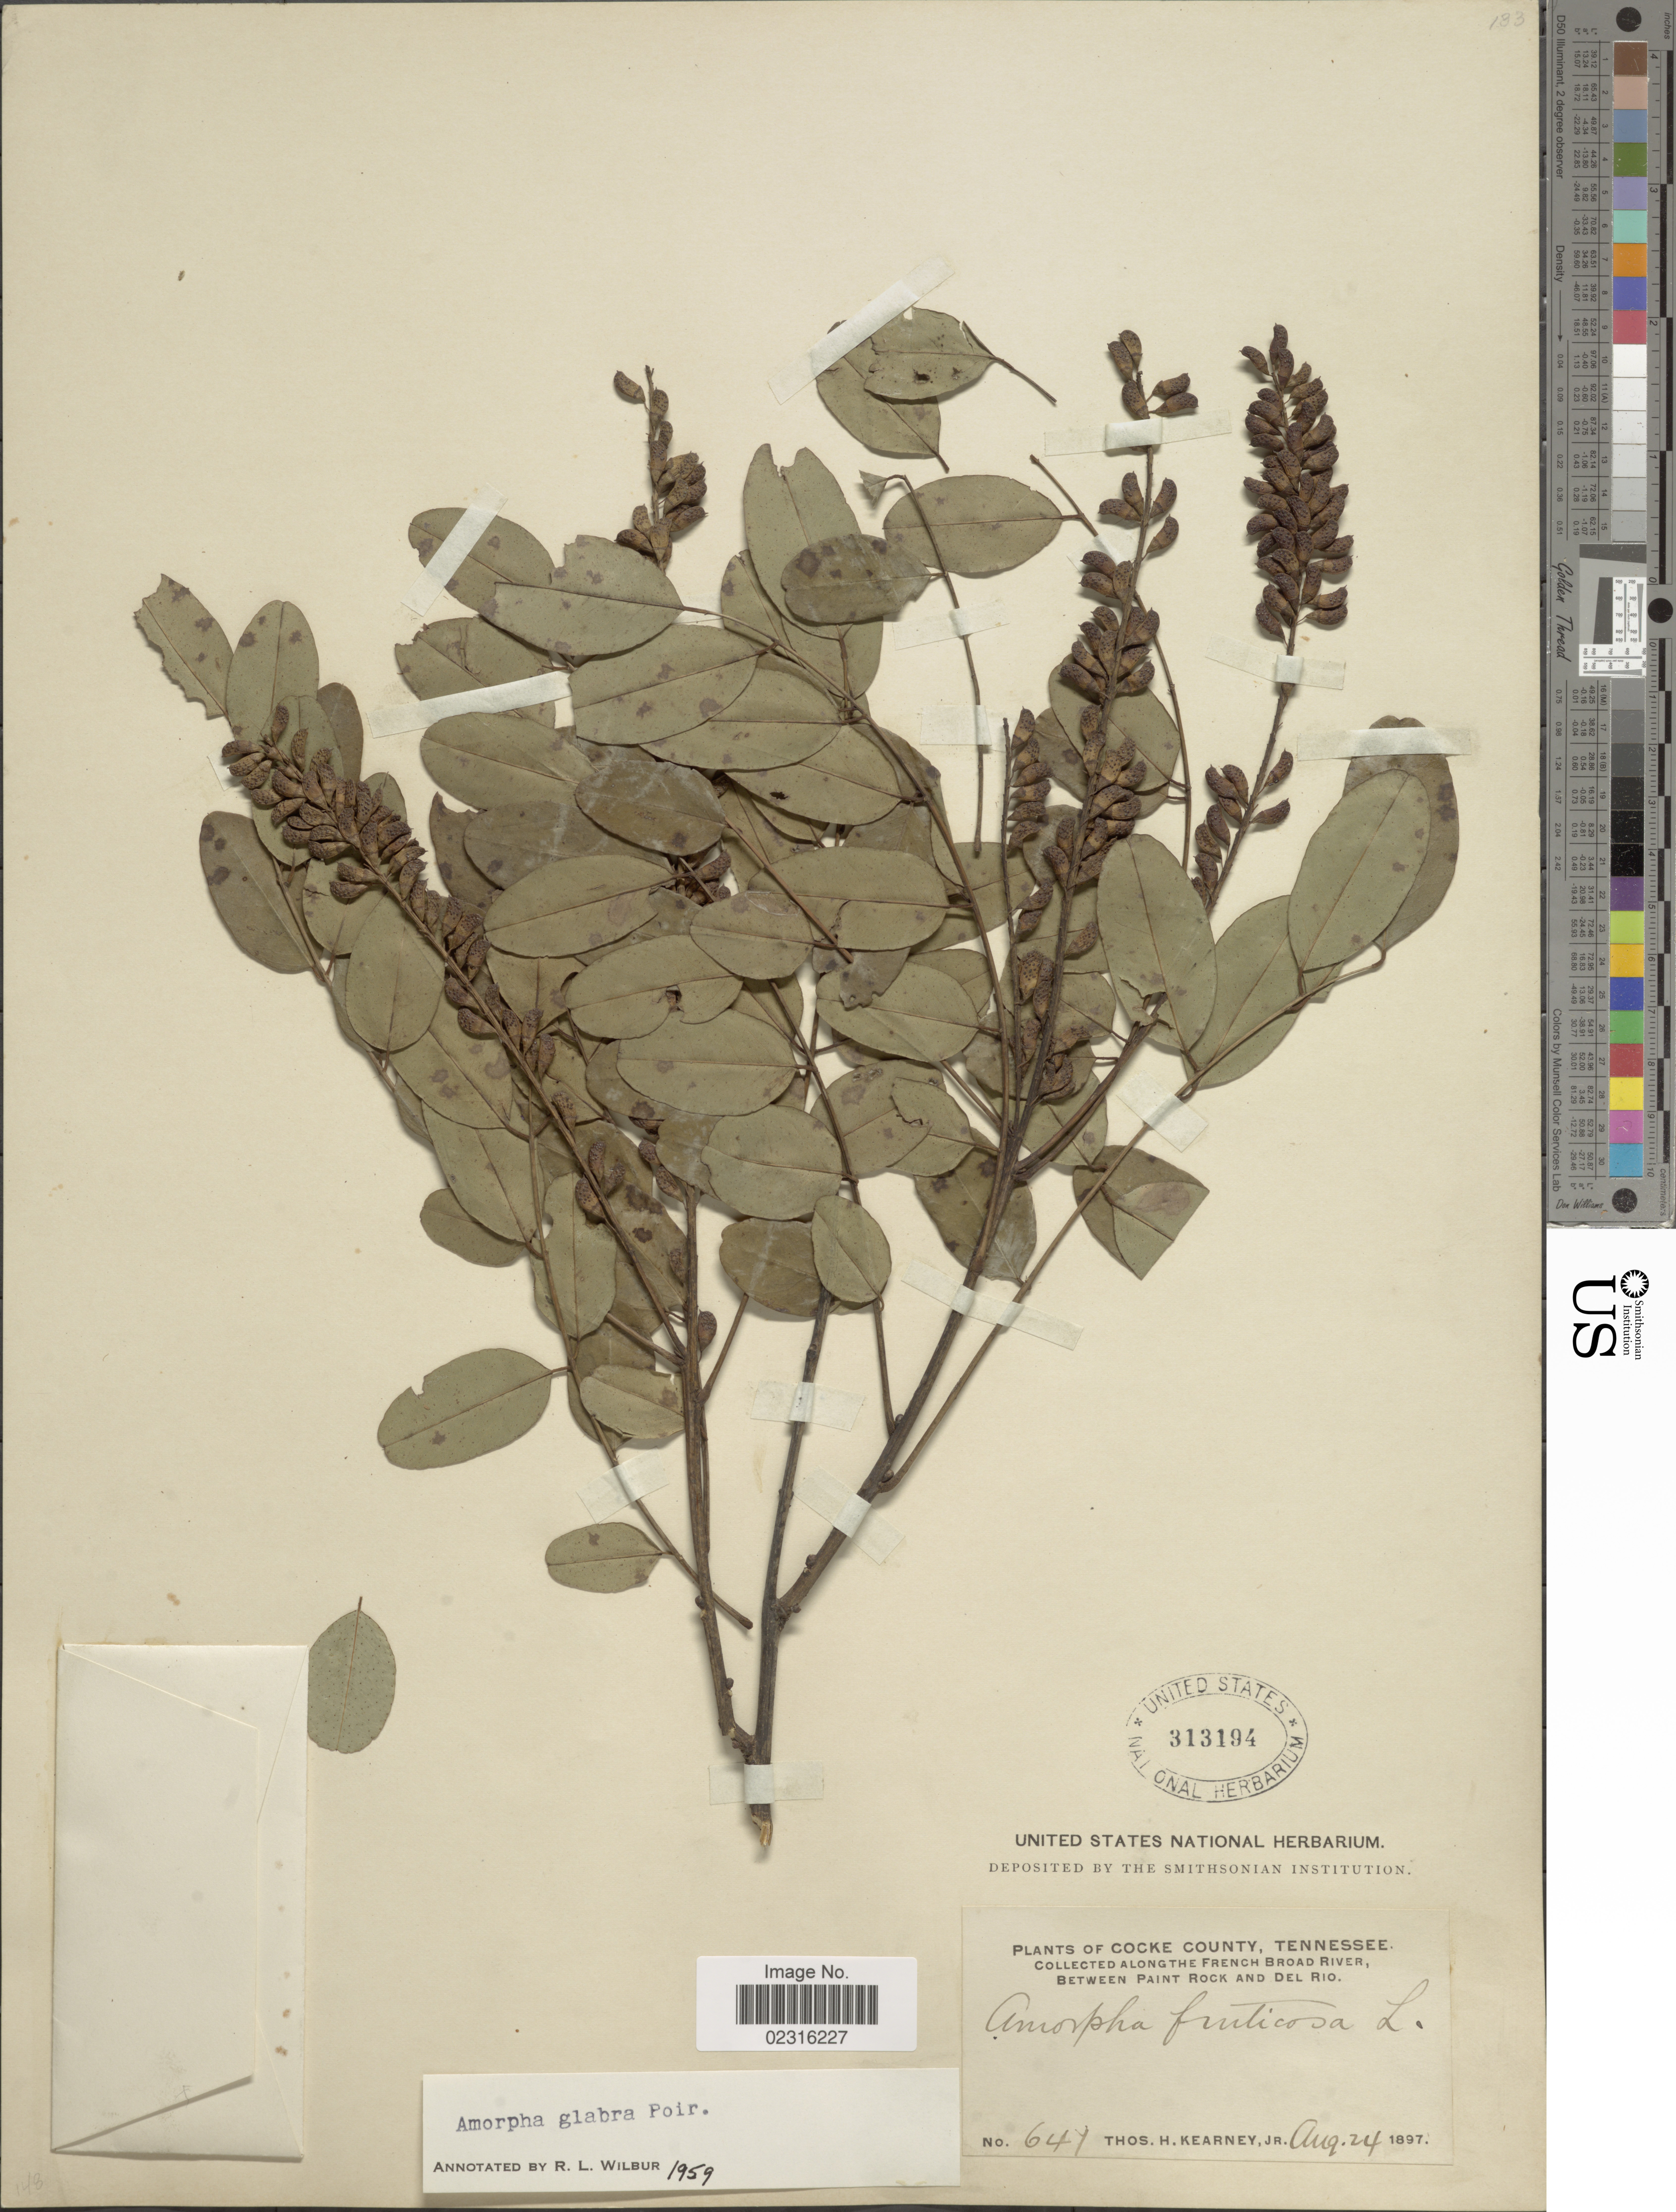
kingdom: Plantae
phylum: Tracheophyta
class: Magnoliopsida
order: Fabales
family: Fabaceae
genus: Amorpha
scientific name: Amorpha glabra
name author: (Pers.) Poir.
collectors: T. H. Kearney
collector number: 647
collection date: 1897-08-24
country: United States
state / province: Tennessee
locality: Cocke County, along the French Broad River, between Paint Rock and del Rio.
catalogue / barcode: US 313194